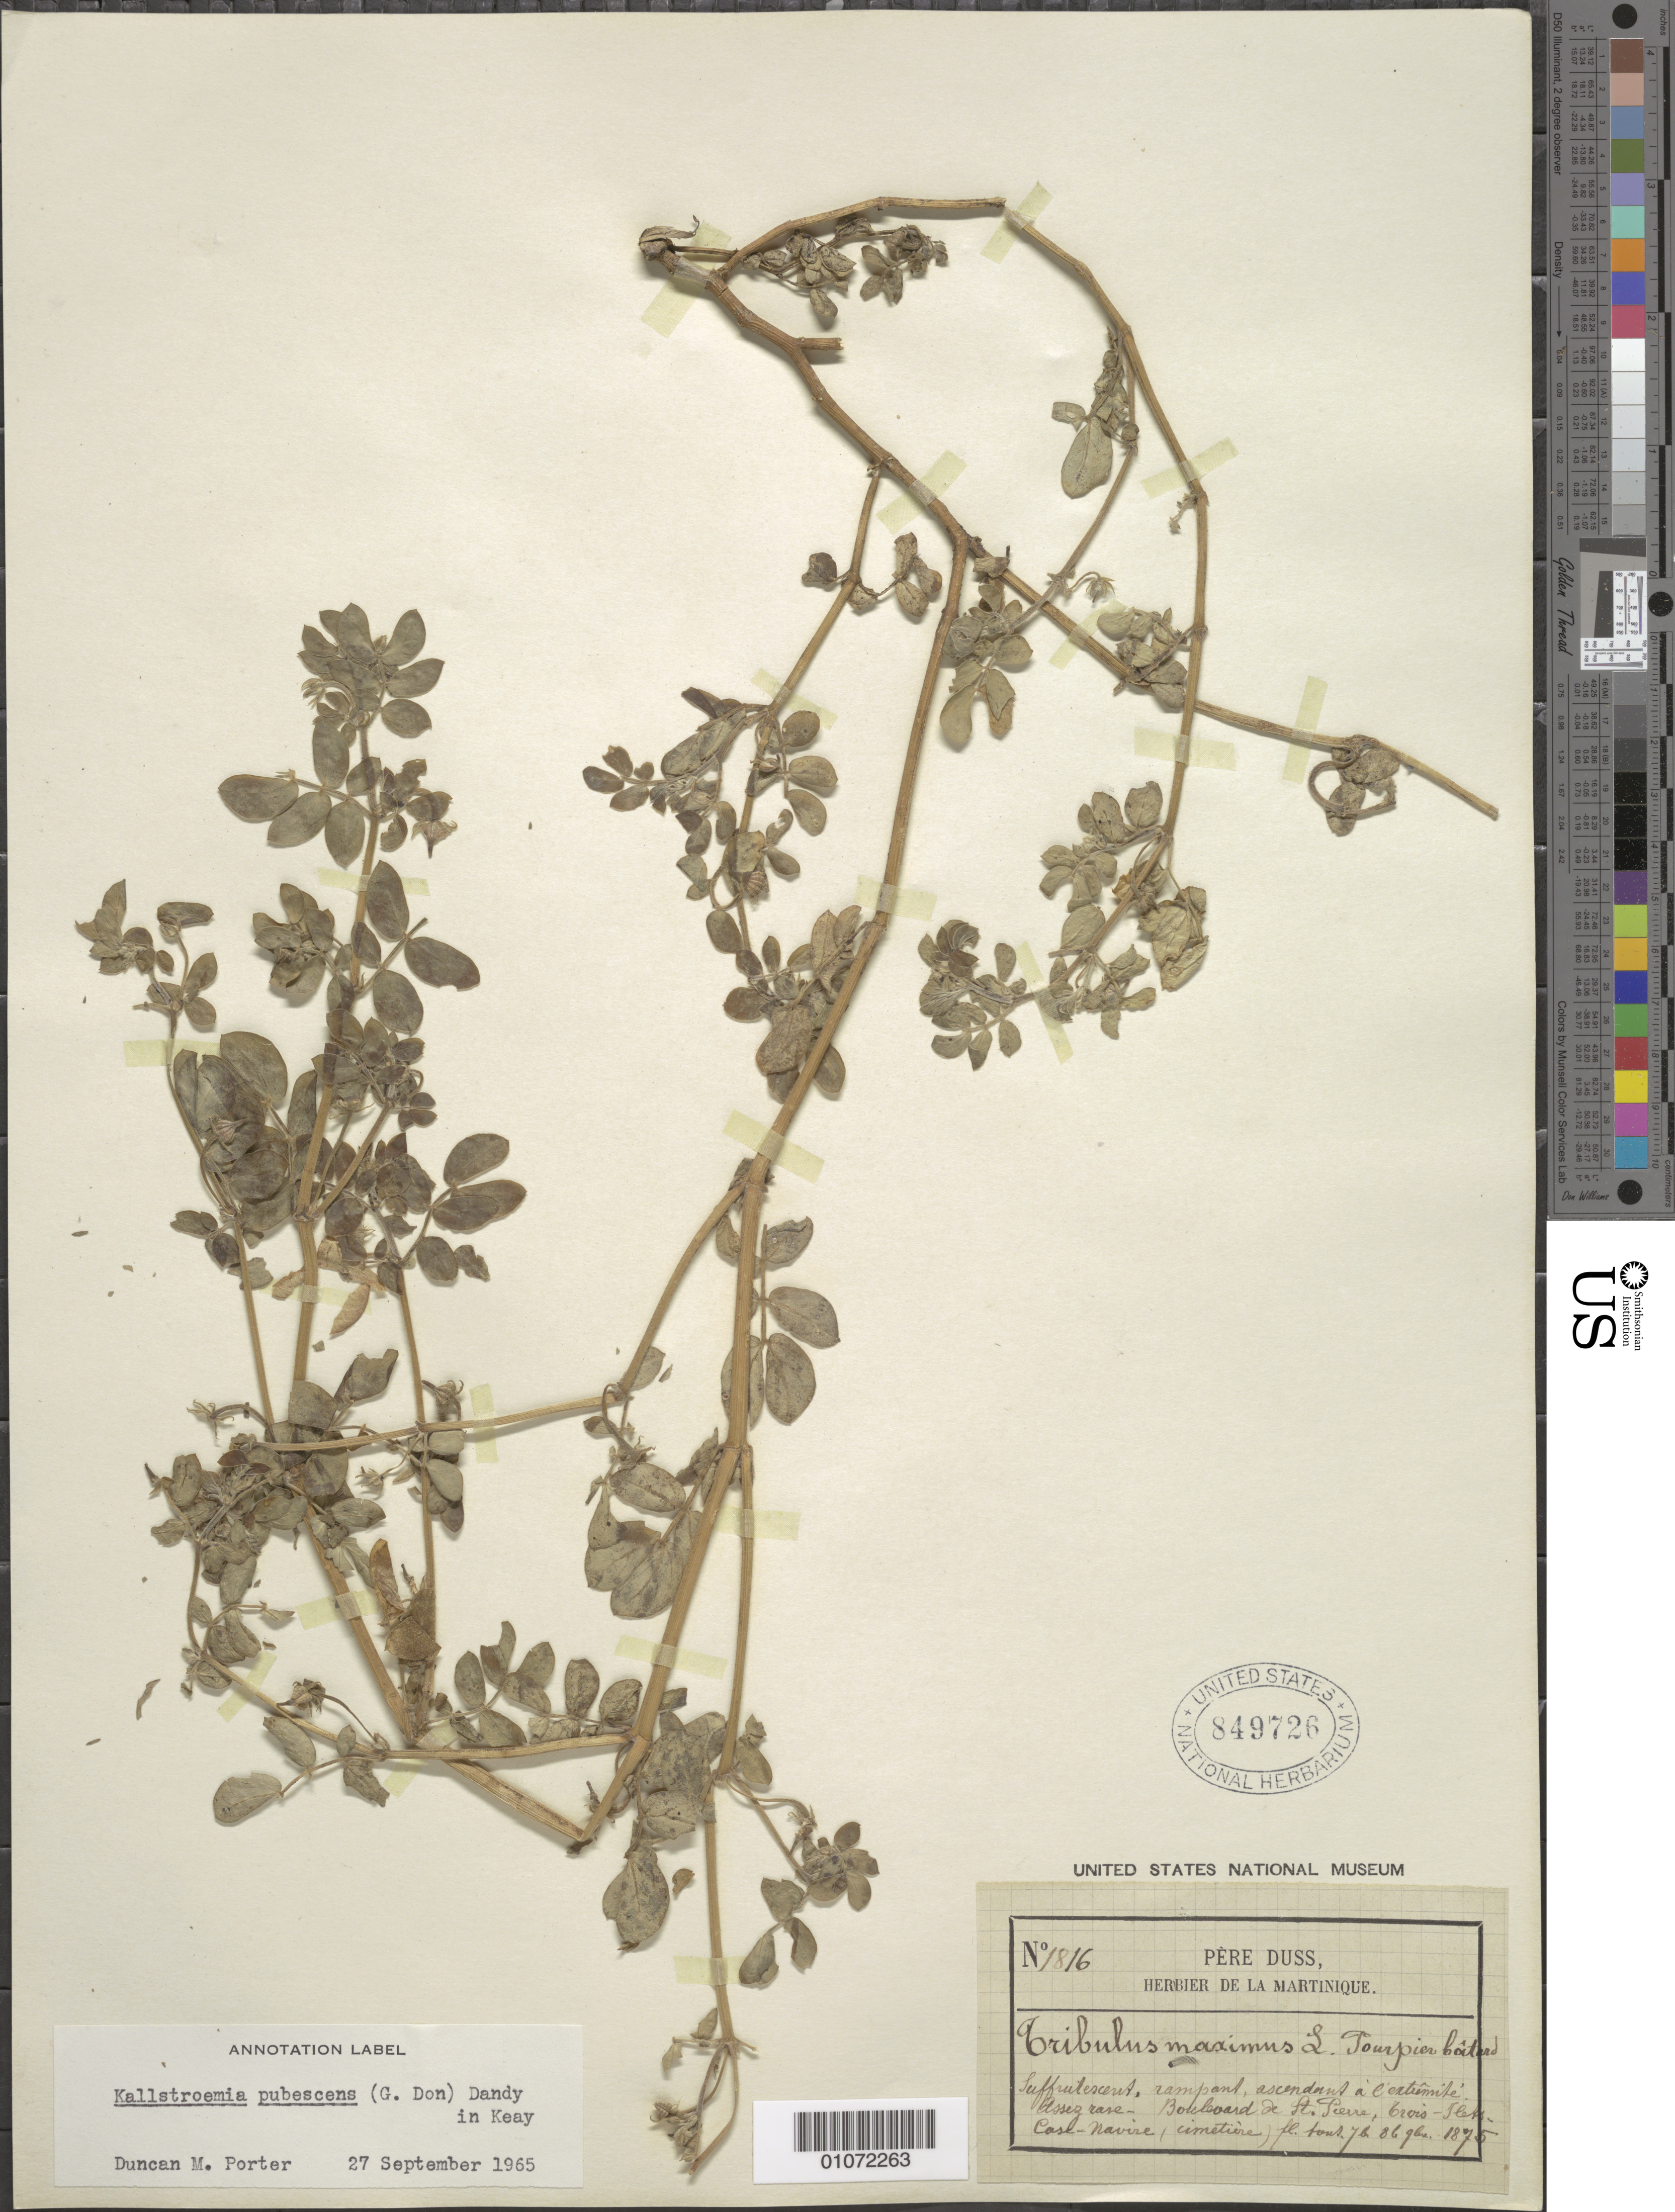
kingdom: Plantae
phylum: Tracheophyta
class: Magnoliopsida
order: Zygophyllales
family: Zygophyllaceae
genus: Kallstroemia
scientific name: Kallstroemia pubescens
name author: (G. Don) Dandy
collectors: Père Duss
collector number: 1816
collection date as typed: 1875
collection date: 1875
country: Martinique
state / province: Saint-Pierre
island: Martinique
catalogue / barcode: US 849726